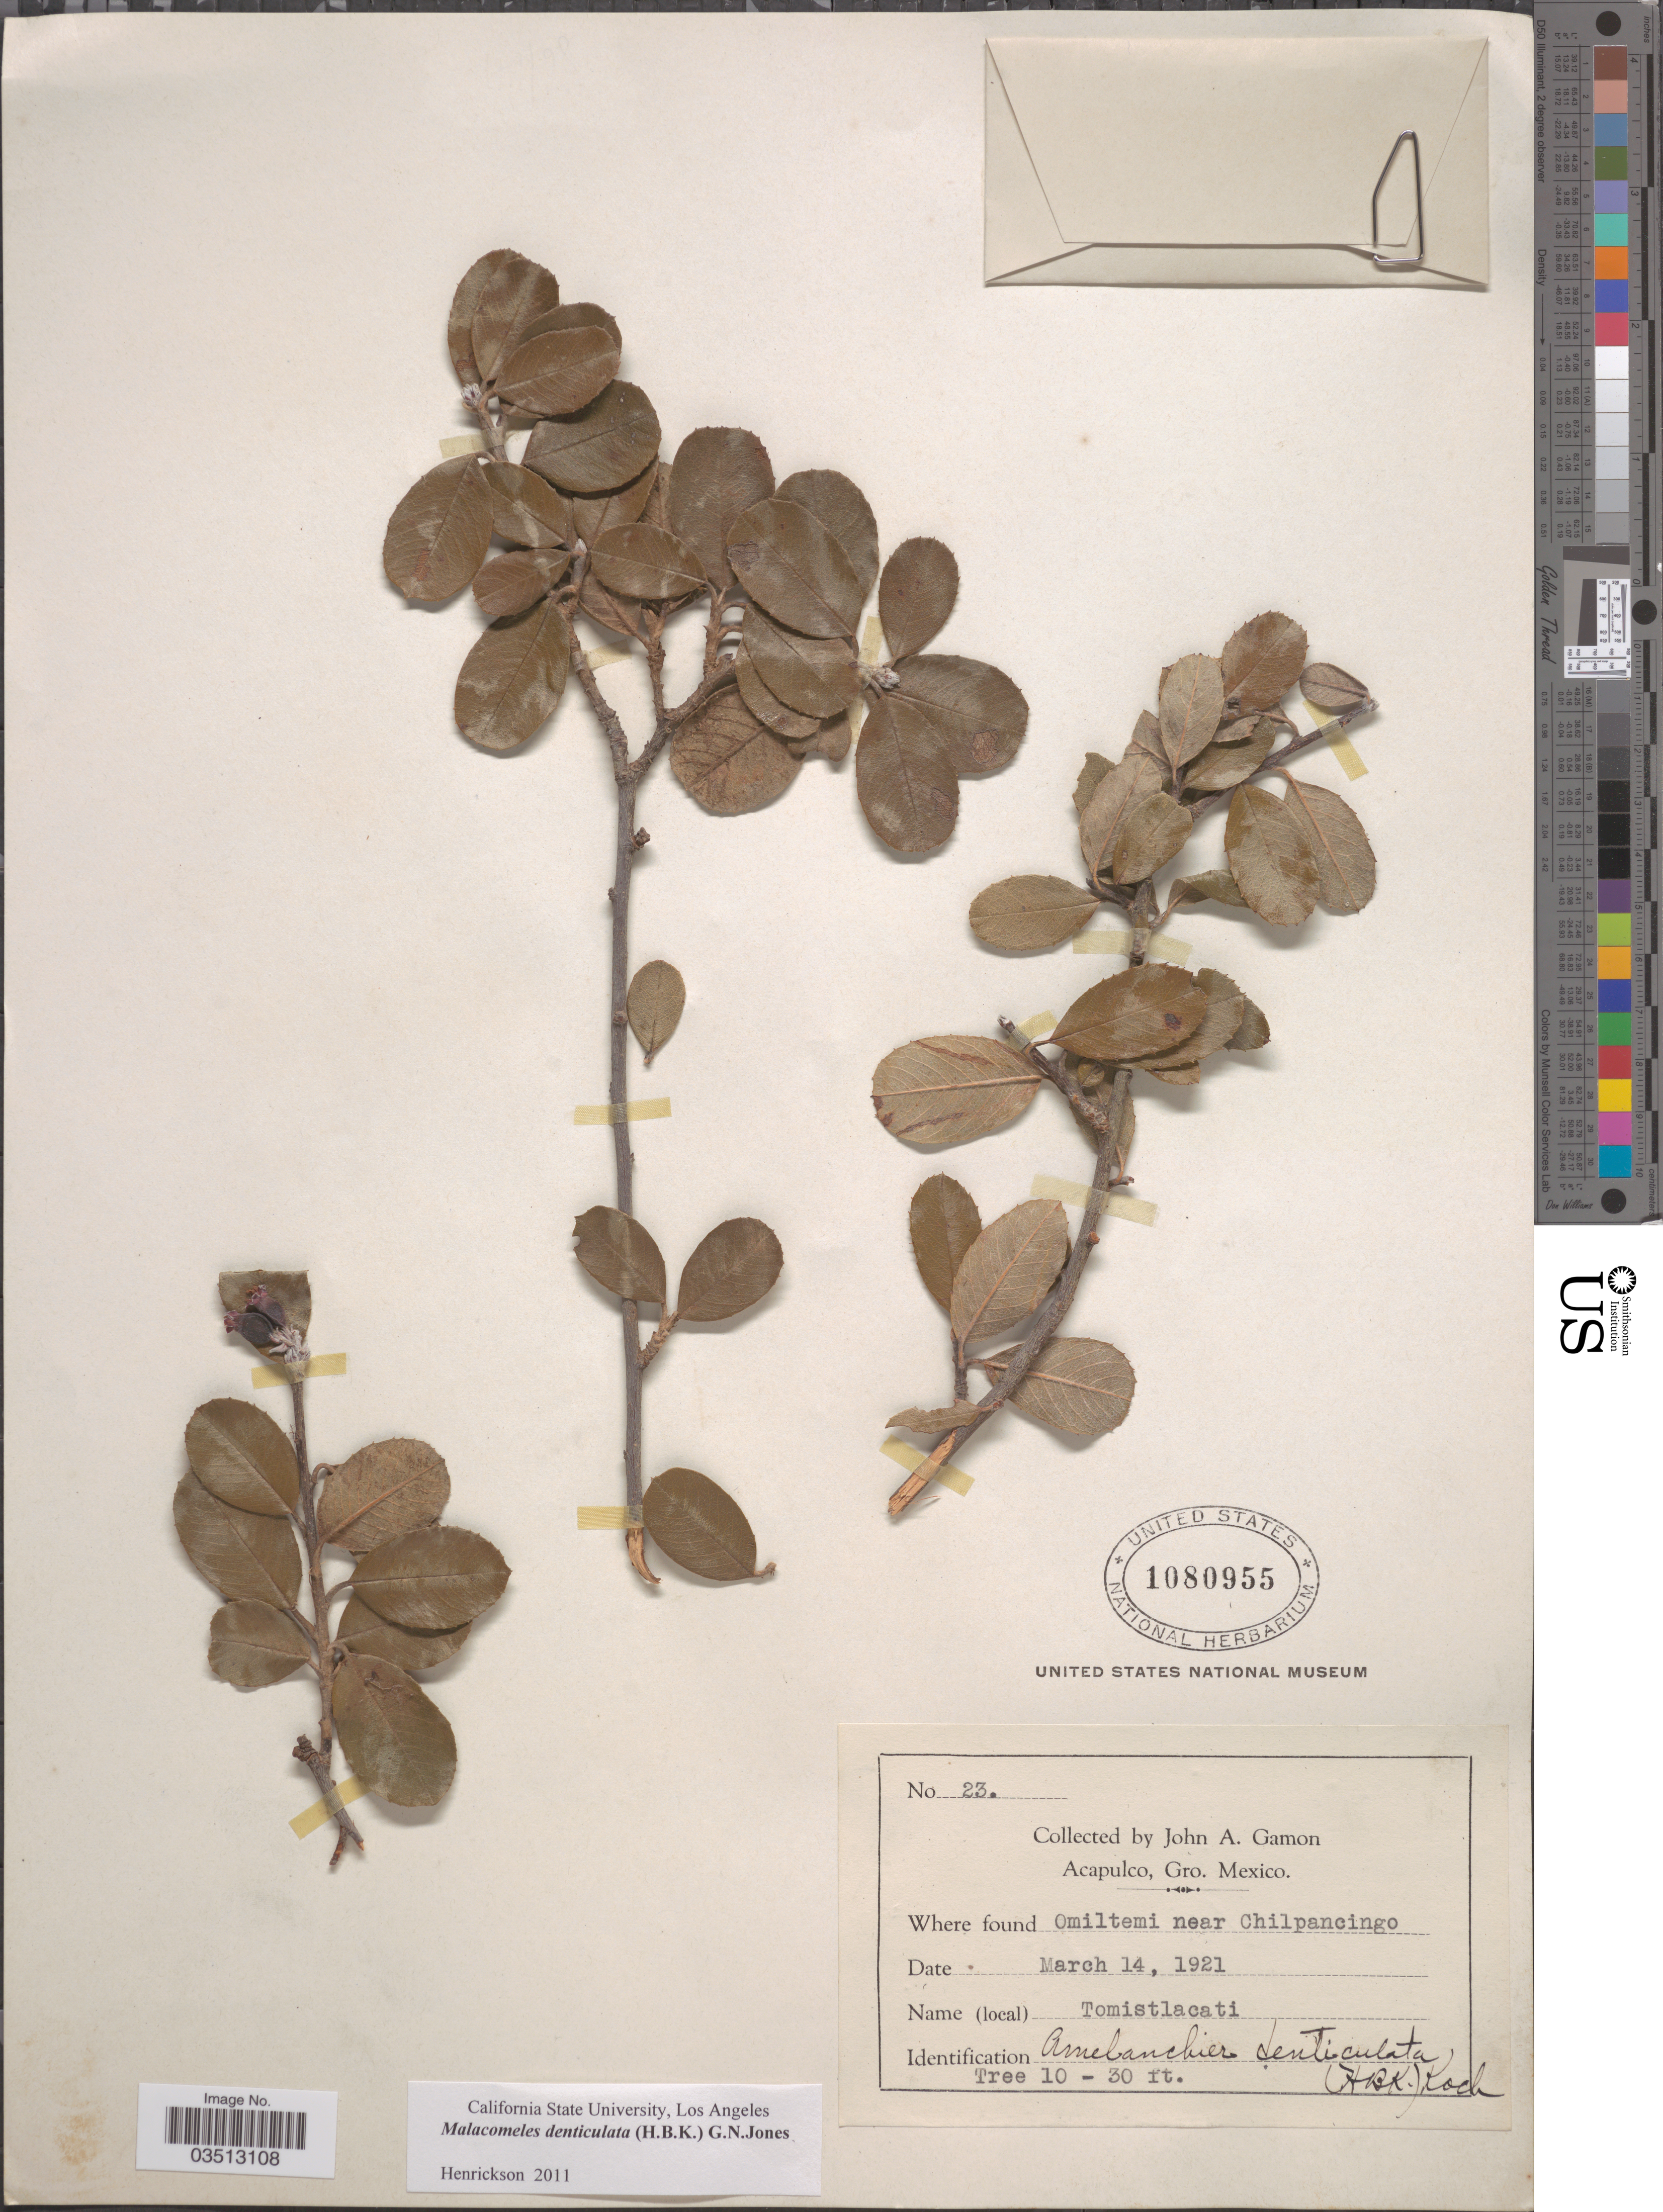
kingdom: Plantae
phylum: Tracheophyta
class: Magnoliopsida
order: Rosales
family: Rosaceae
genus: Malacomeles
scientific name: Malacomeles denticulata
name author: (Kunth) G.N. Jones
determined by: Henrickson, James, (CSLA), California State University at Los Angeles (UNITED STATES)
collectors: J. Gamon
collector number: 23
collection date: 1921-03-14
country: Mexico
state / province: Guerrero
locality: Acapulco. Omiltemi near Chilpancingo.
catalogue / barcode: US 1080955